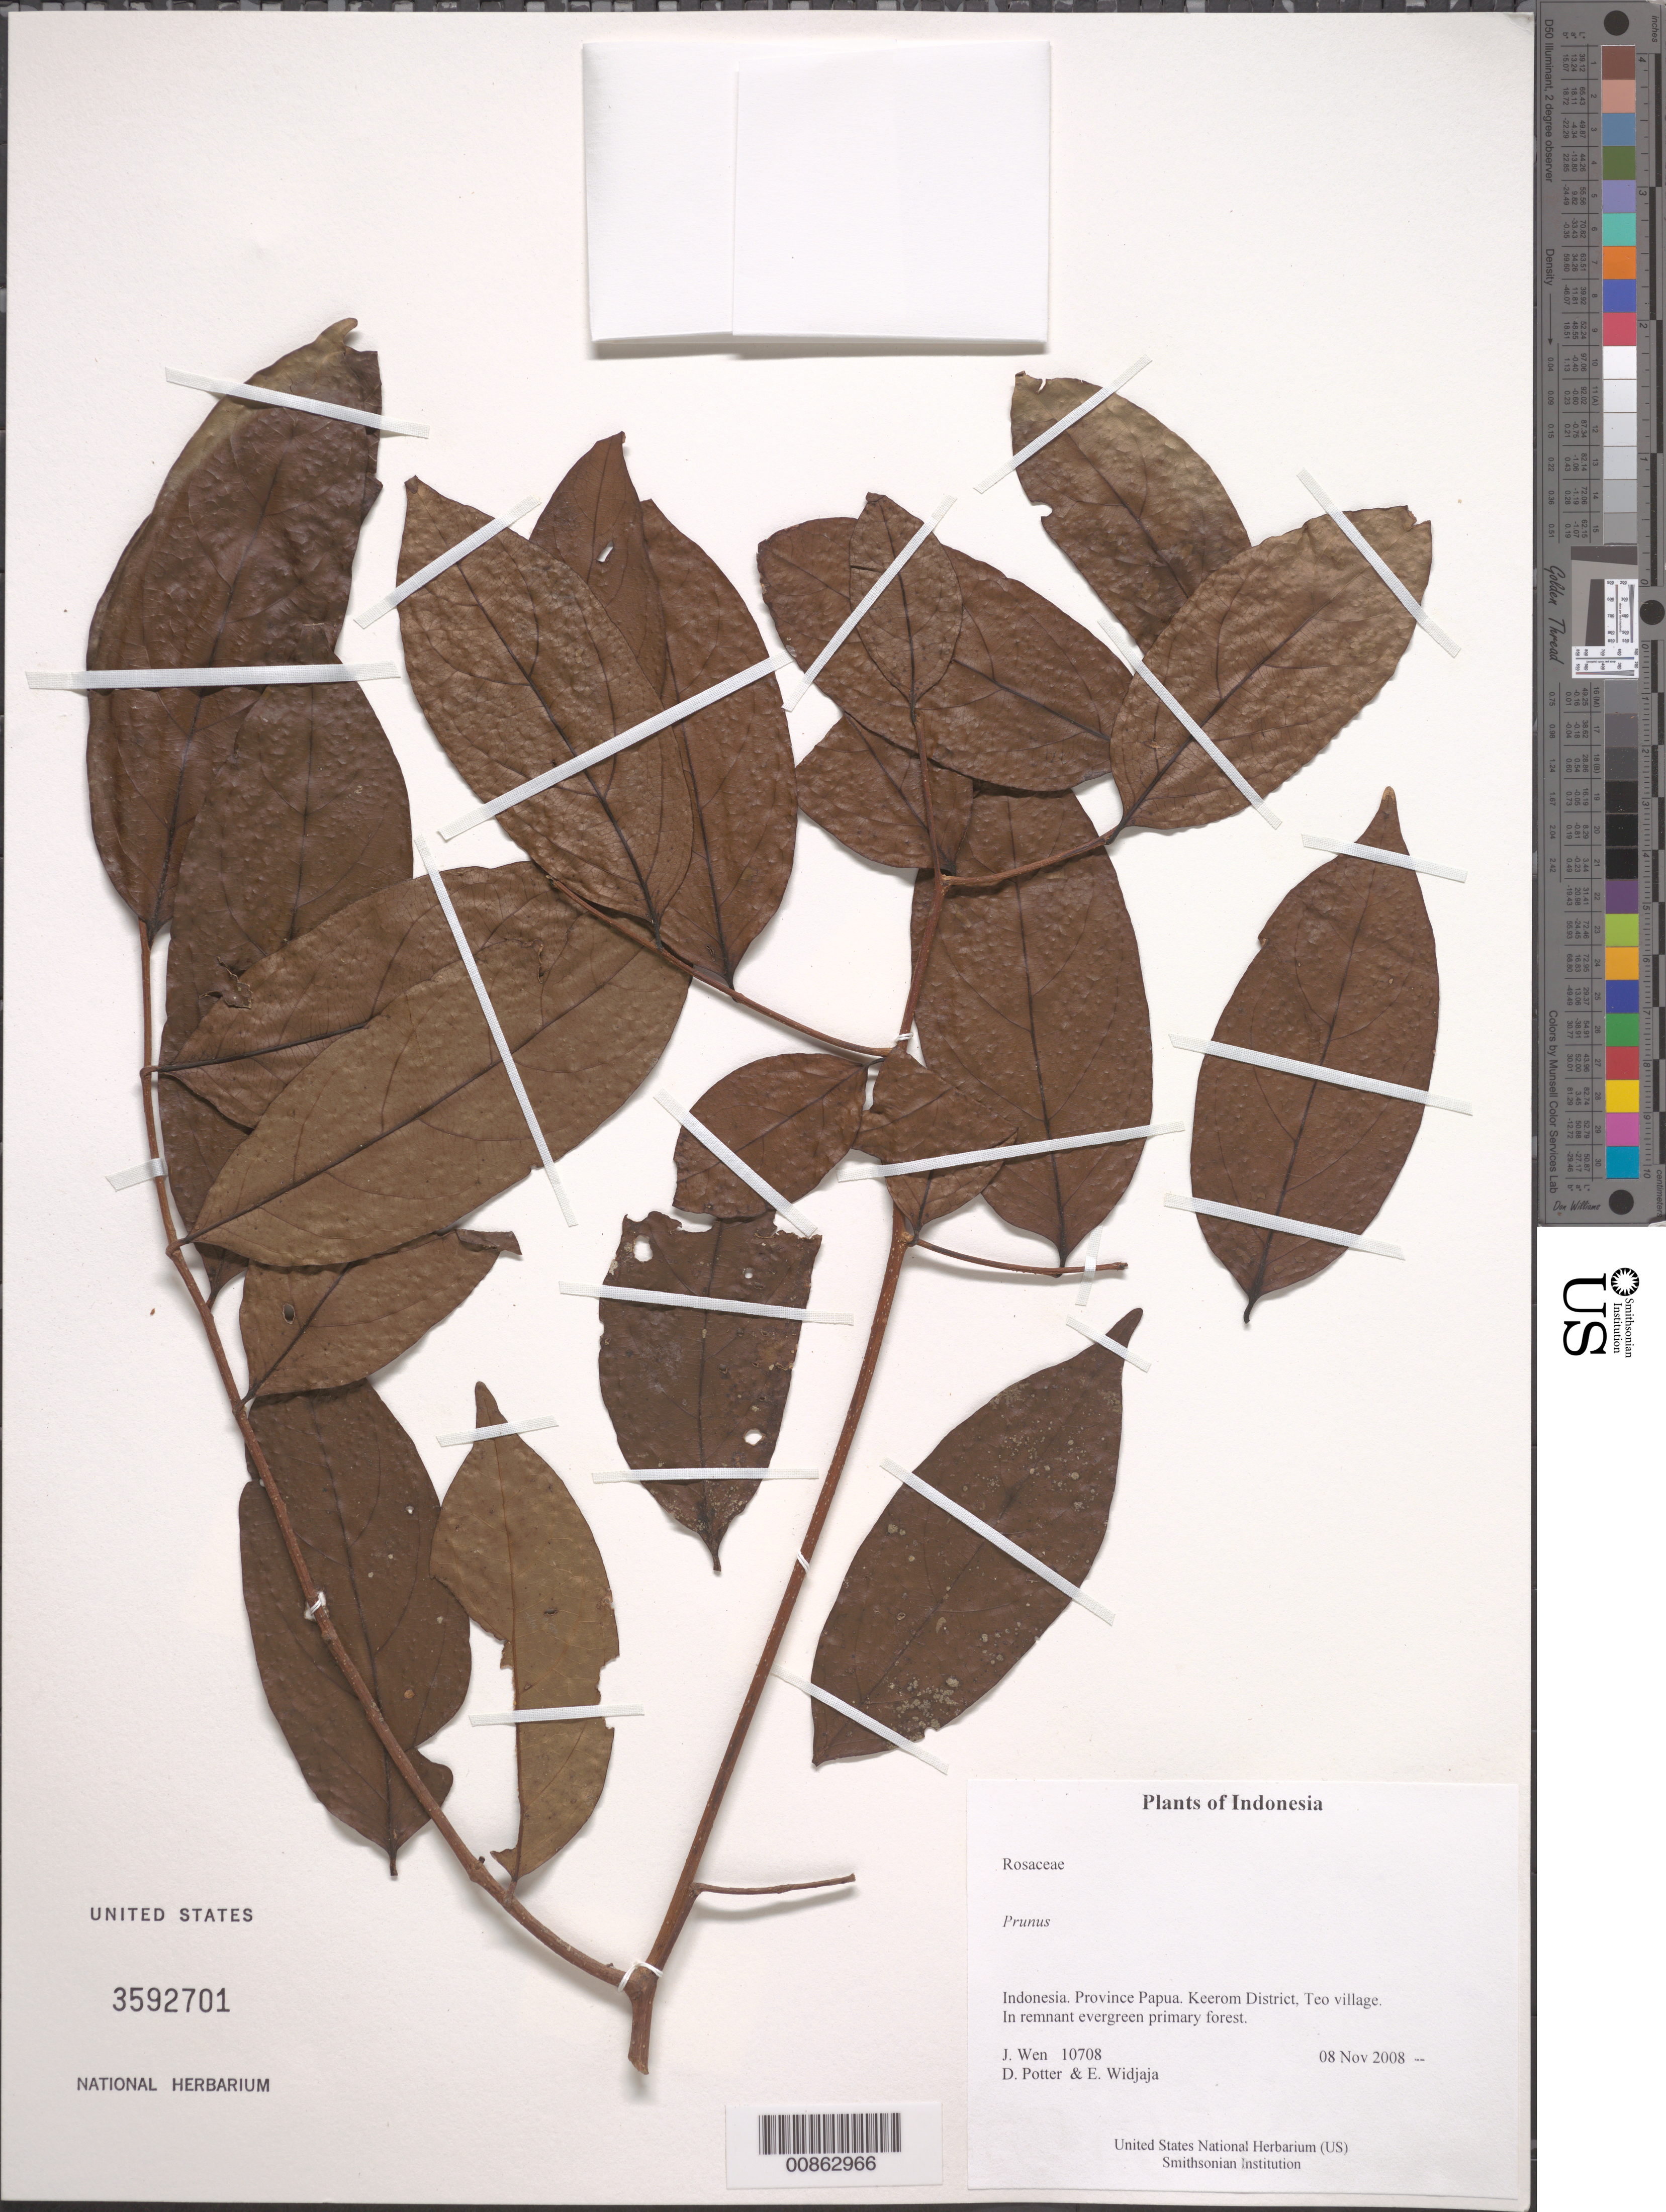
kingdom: Plantae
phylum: Tracheophyta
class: Magnoliopsida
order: Rosales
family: Rosaceae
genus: Prunus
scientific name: Prunus sp.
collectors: J. Wen, D. Potter & E. A. Widjaja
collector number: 10708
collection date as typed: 08 Nov 2008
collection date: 2008-11-08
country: Indonesia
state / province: Papua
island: New Guinea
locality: Keerom District, Teo village. Irian Barat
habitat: In remnant evergreen primary forest.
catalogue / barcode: US 3592701